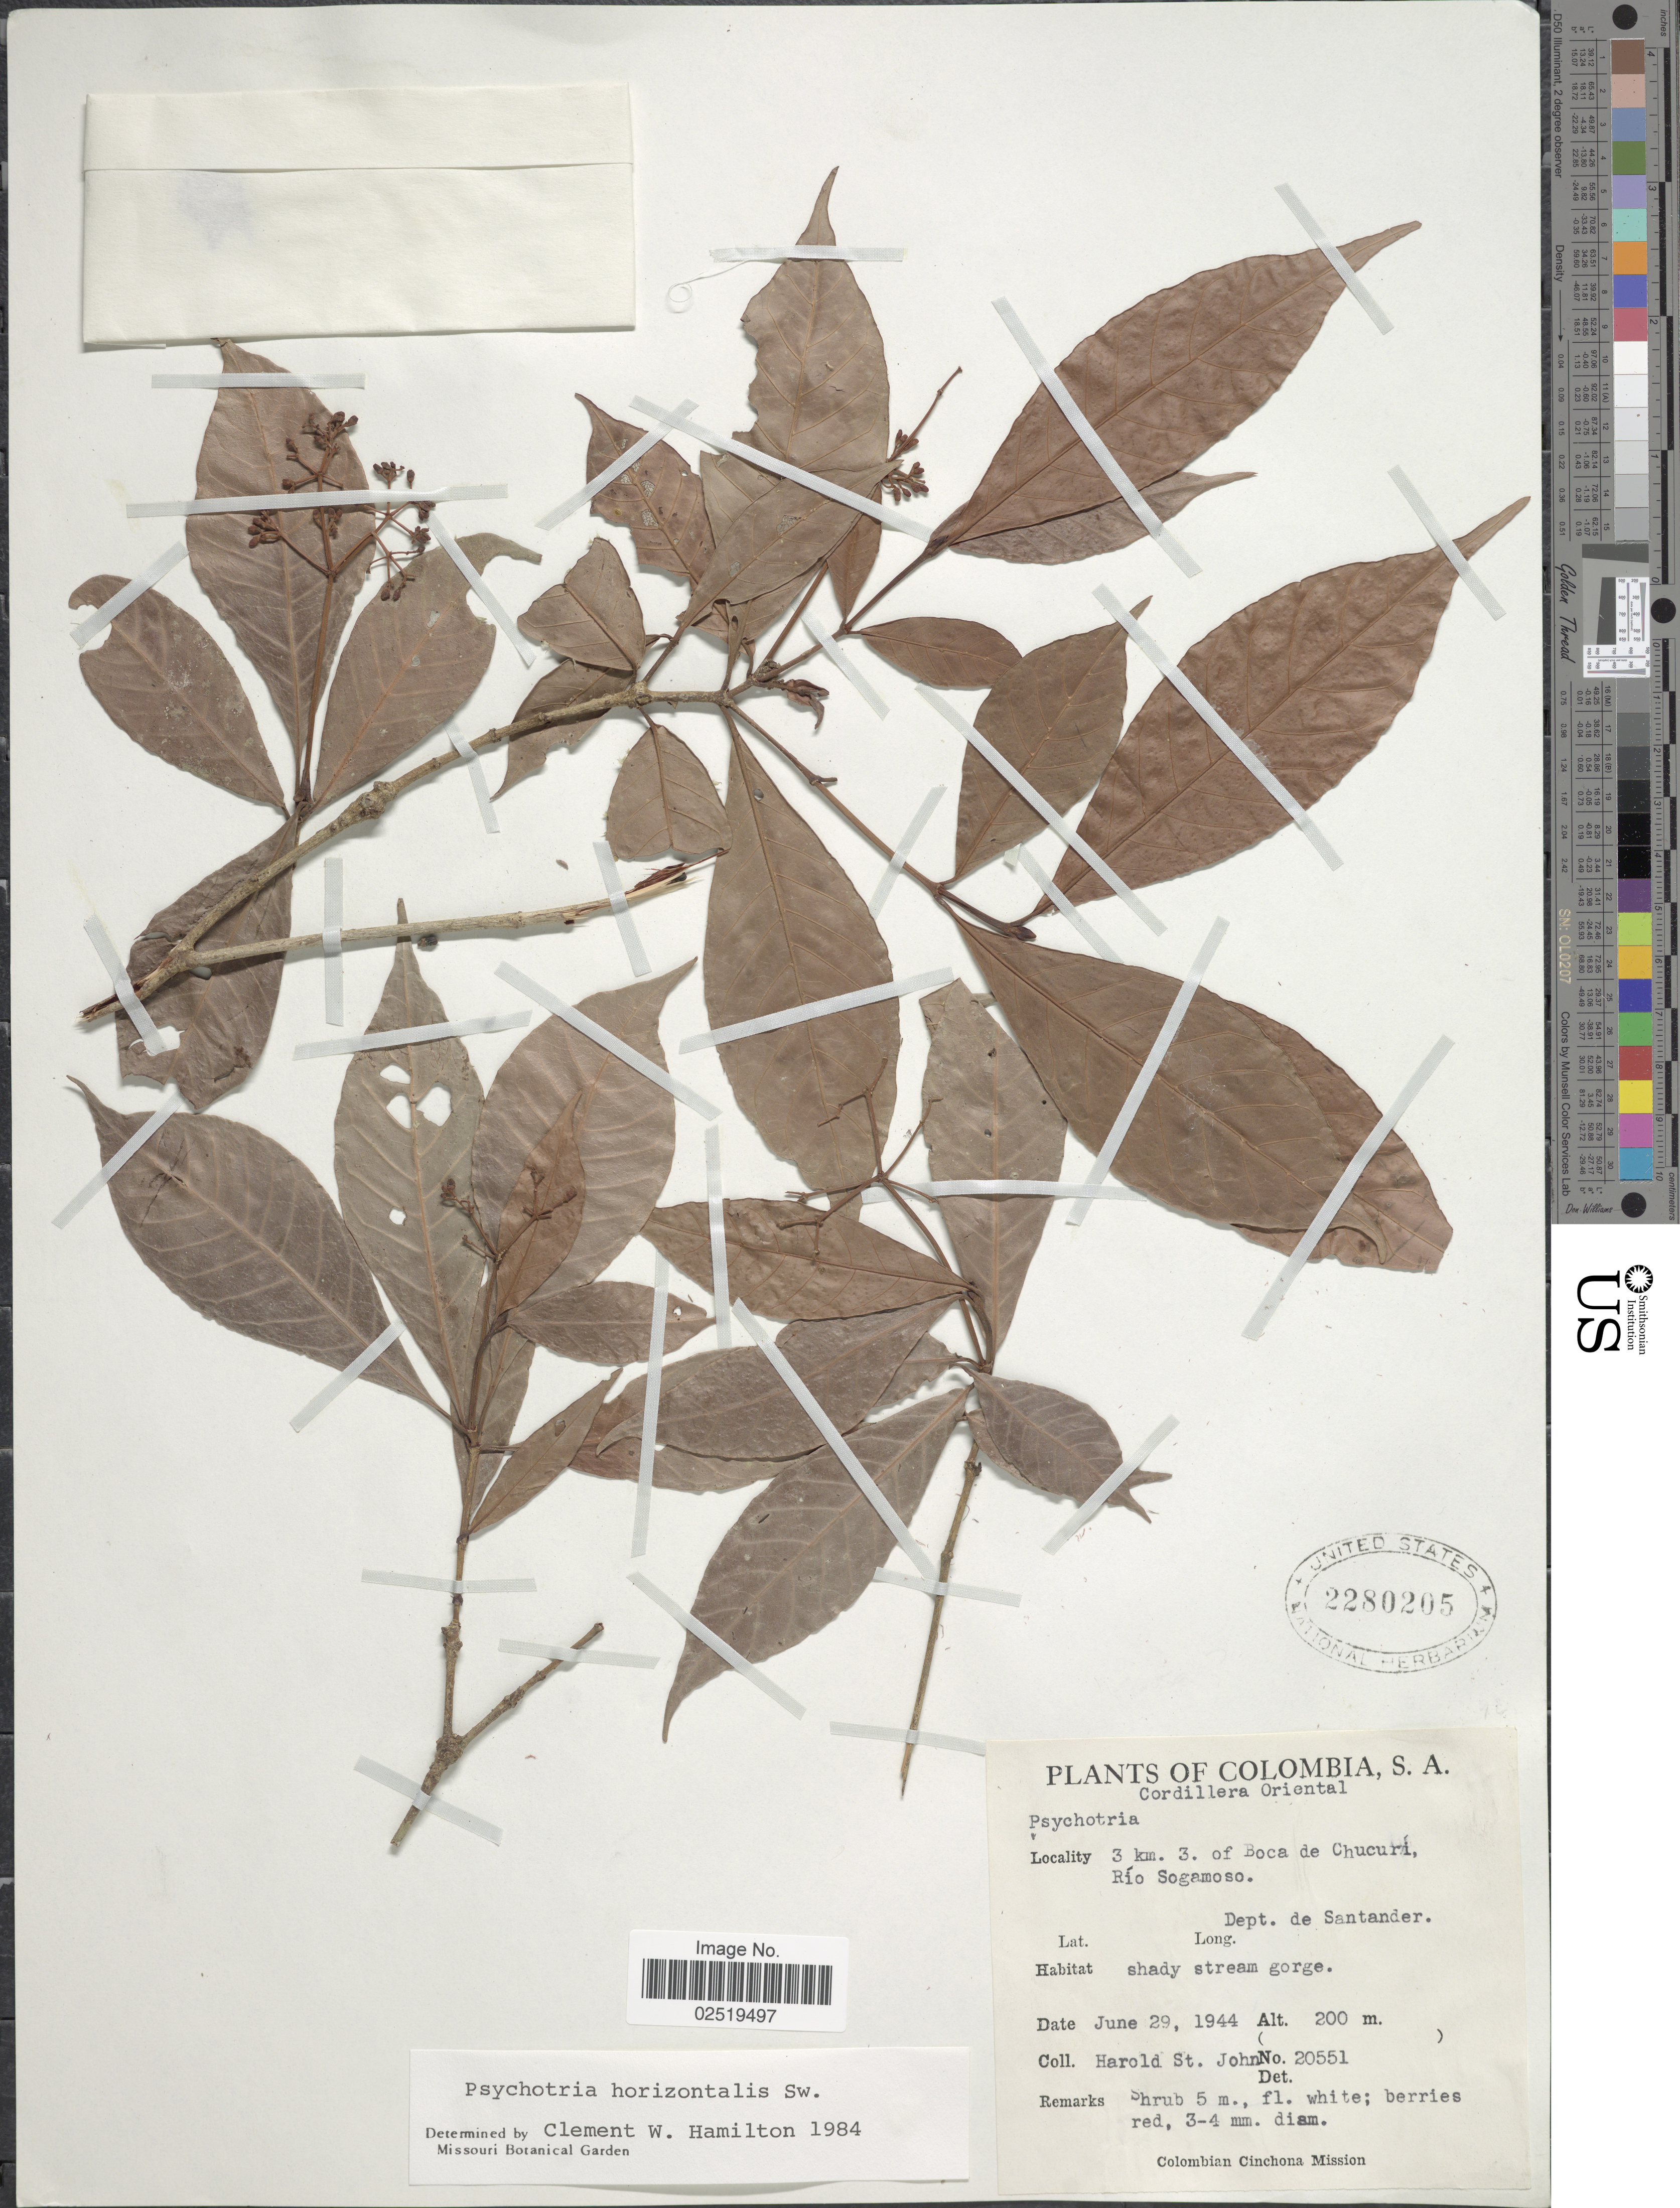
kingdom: Plantae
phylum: Tracheophyta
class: Magnoliopsida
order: Gentianales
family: Rubiaceae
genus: Psychotria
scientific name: Psychotria horizontalis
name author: Sw.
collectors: H. St. John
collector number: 20551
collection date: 1944-06-29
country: Colombia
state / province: Santander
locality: S.A., Cordillera Oriental, 3 km. 3. of Boca de Chucuri, Rio Sogamoso, shady stream gorge.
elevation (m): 200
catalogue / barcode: US 2280205